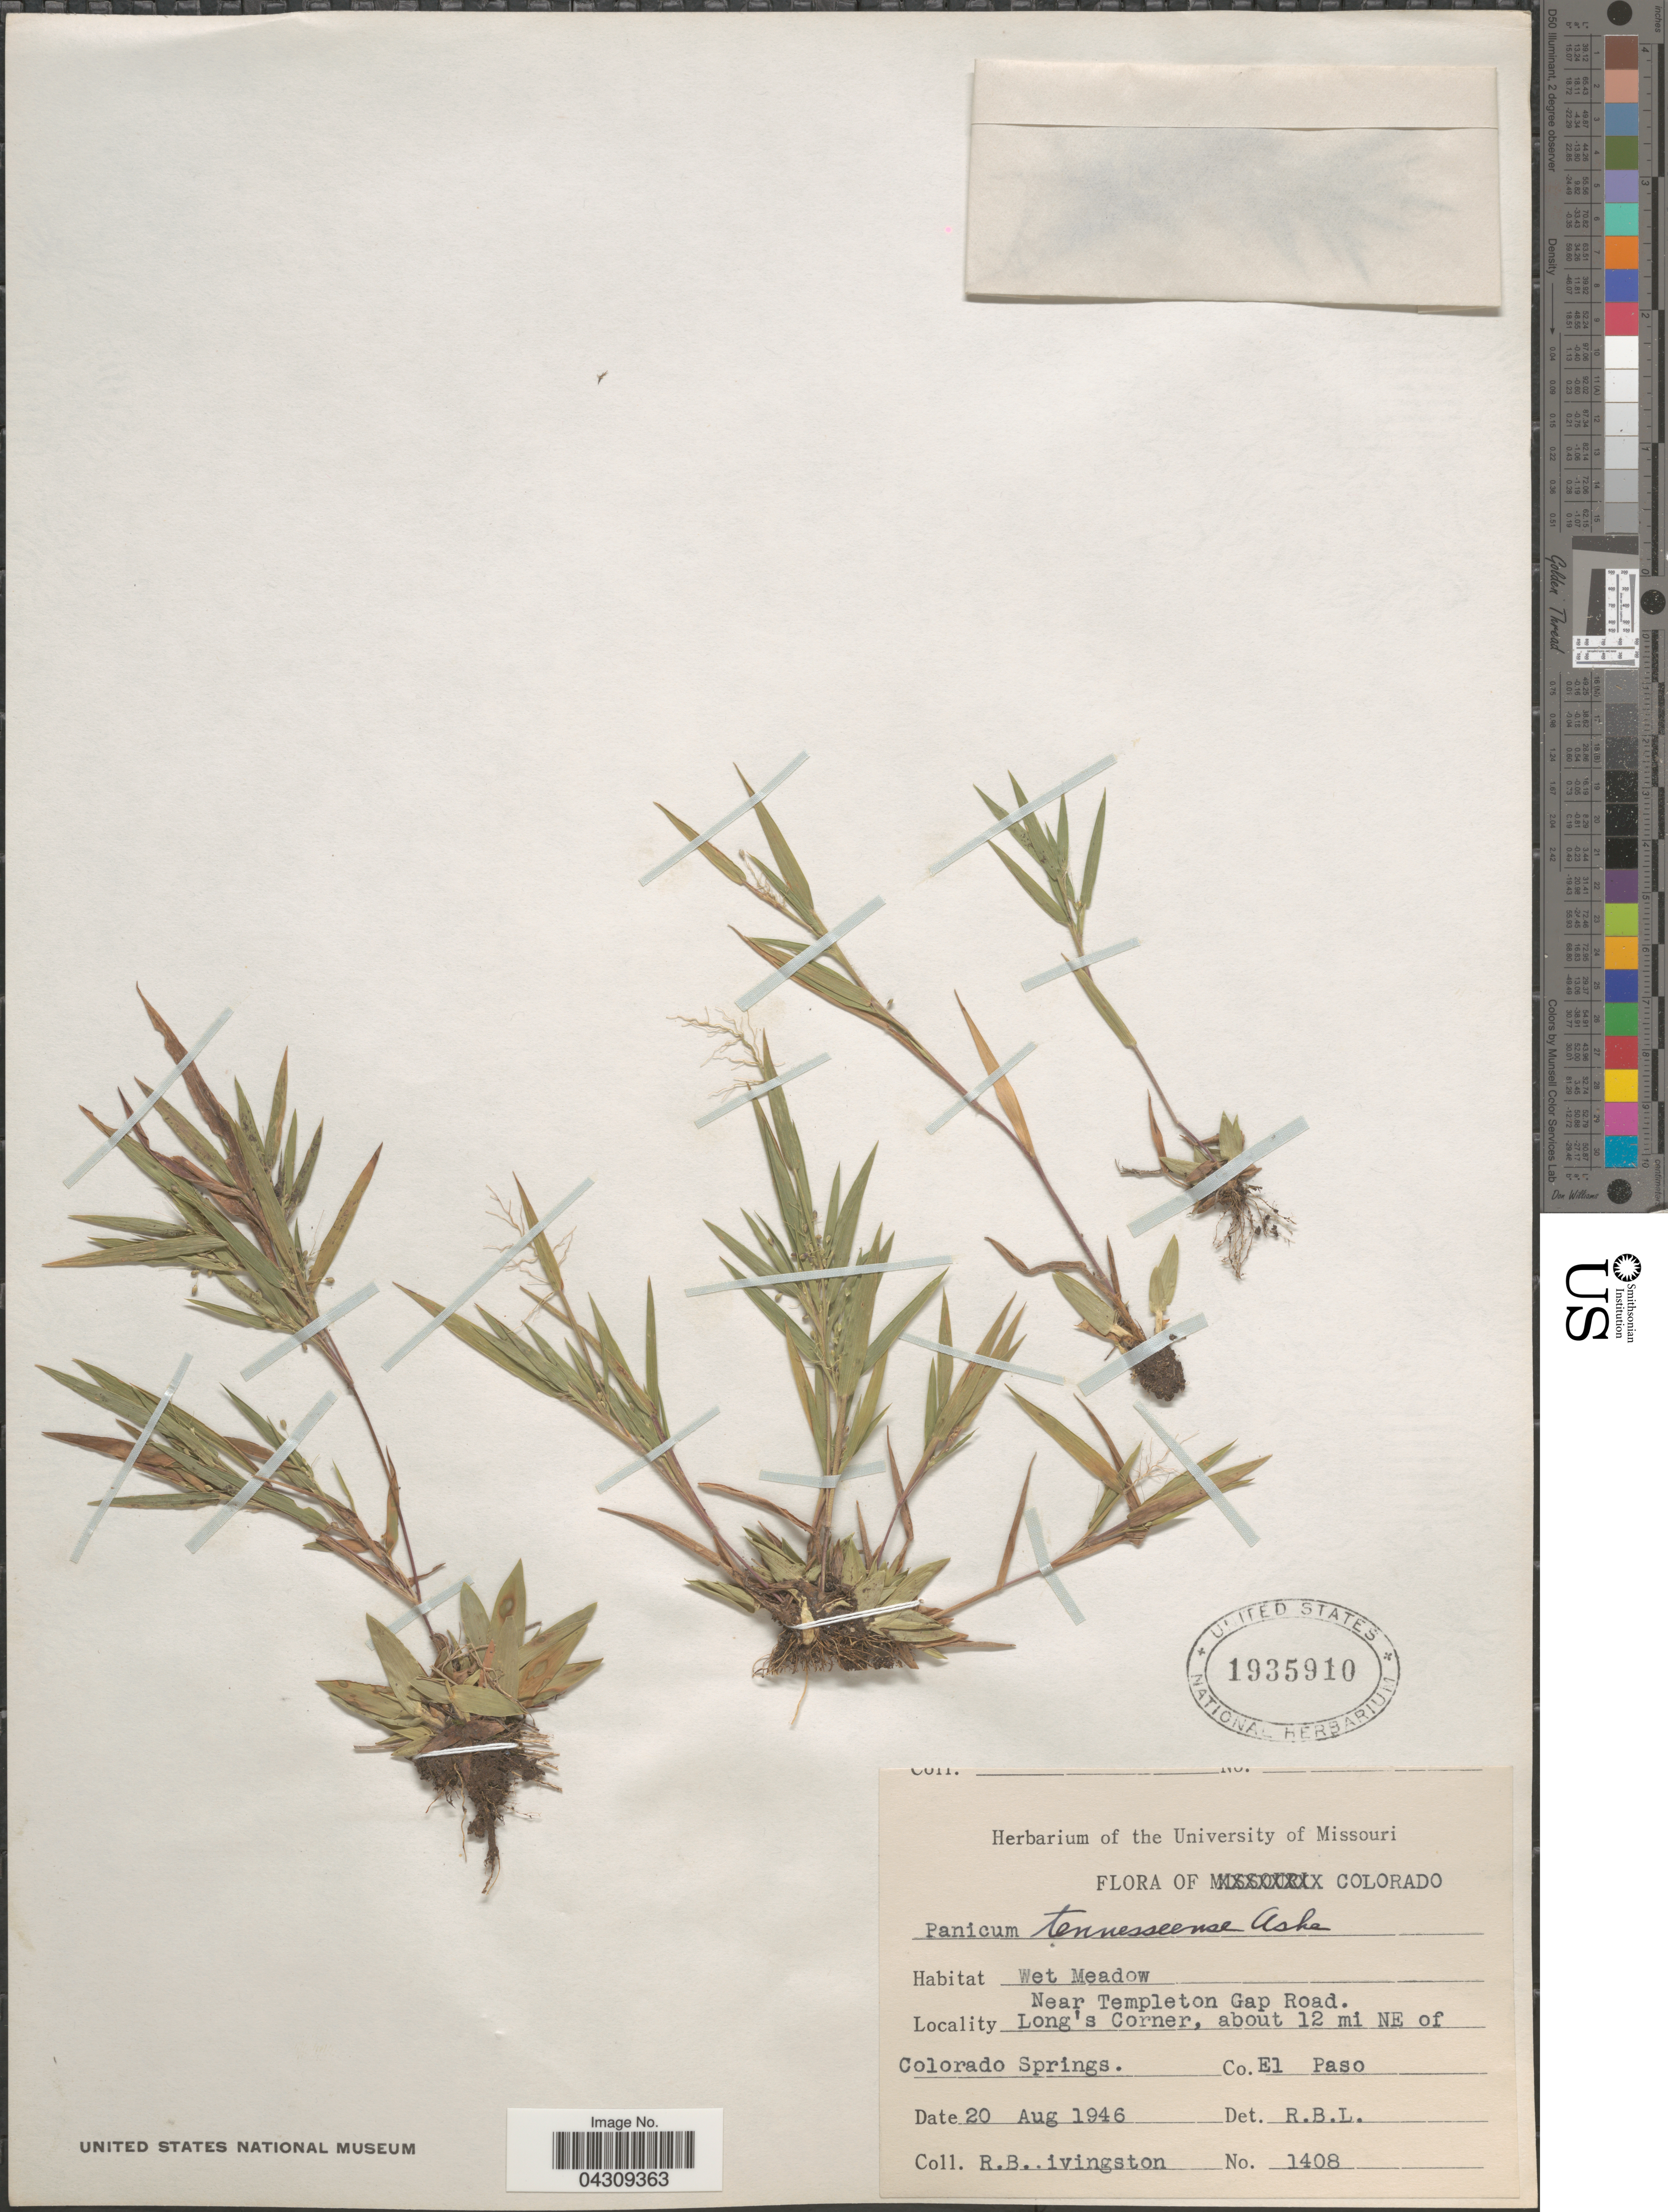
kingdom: Plantae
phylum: Tracheophyta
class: Liliopsida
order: Poales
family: Poaceae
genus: Dichanthelium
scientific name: Dichanthelium acuminatum var. acuminatum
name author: (Sw.) Gould & C.A. Clark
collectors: R. Livingston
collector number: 1408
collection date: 1946-08-20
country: United States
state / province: Colorado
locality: Wet meadow. Near Templeton Gap Road. Long's Corner, about 12 mi NE of Colorado Springs. Co. El Paso.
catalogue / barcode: US 1935910